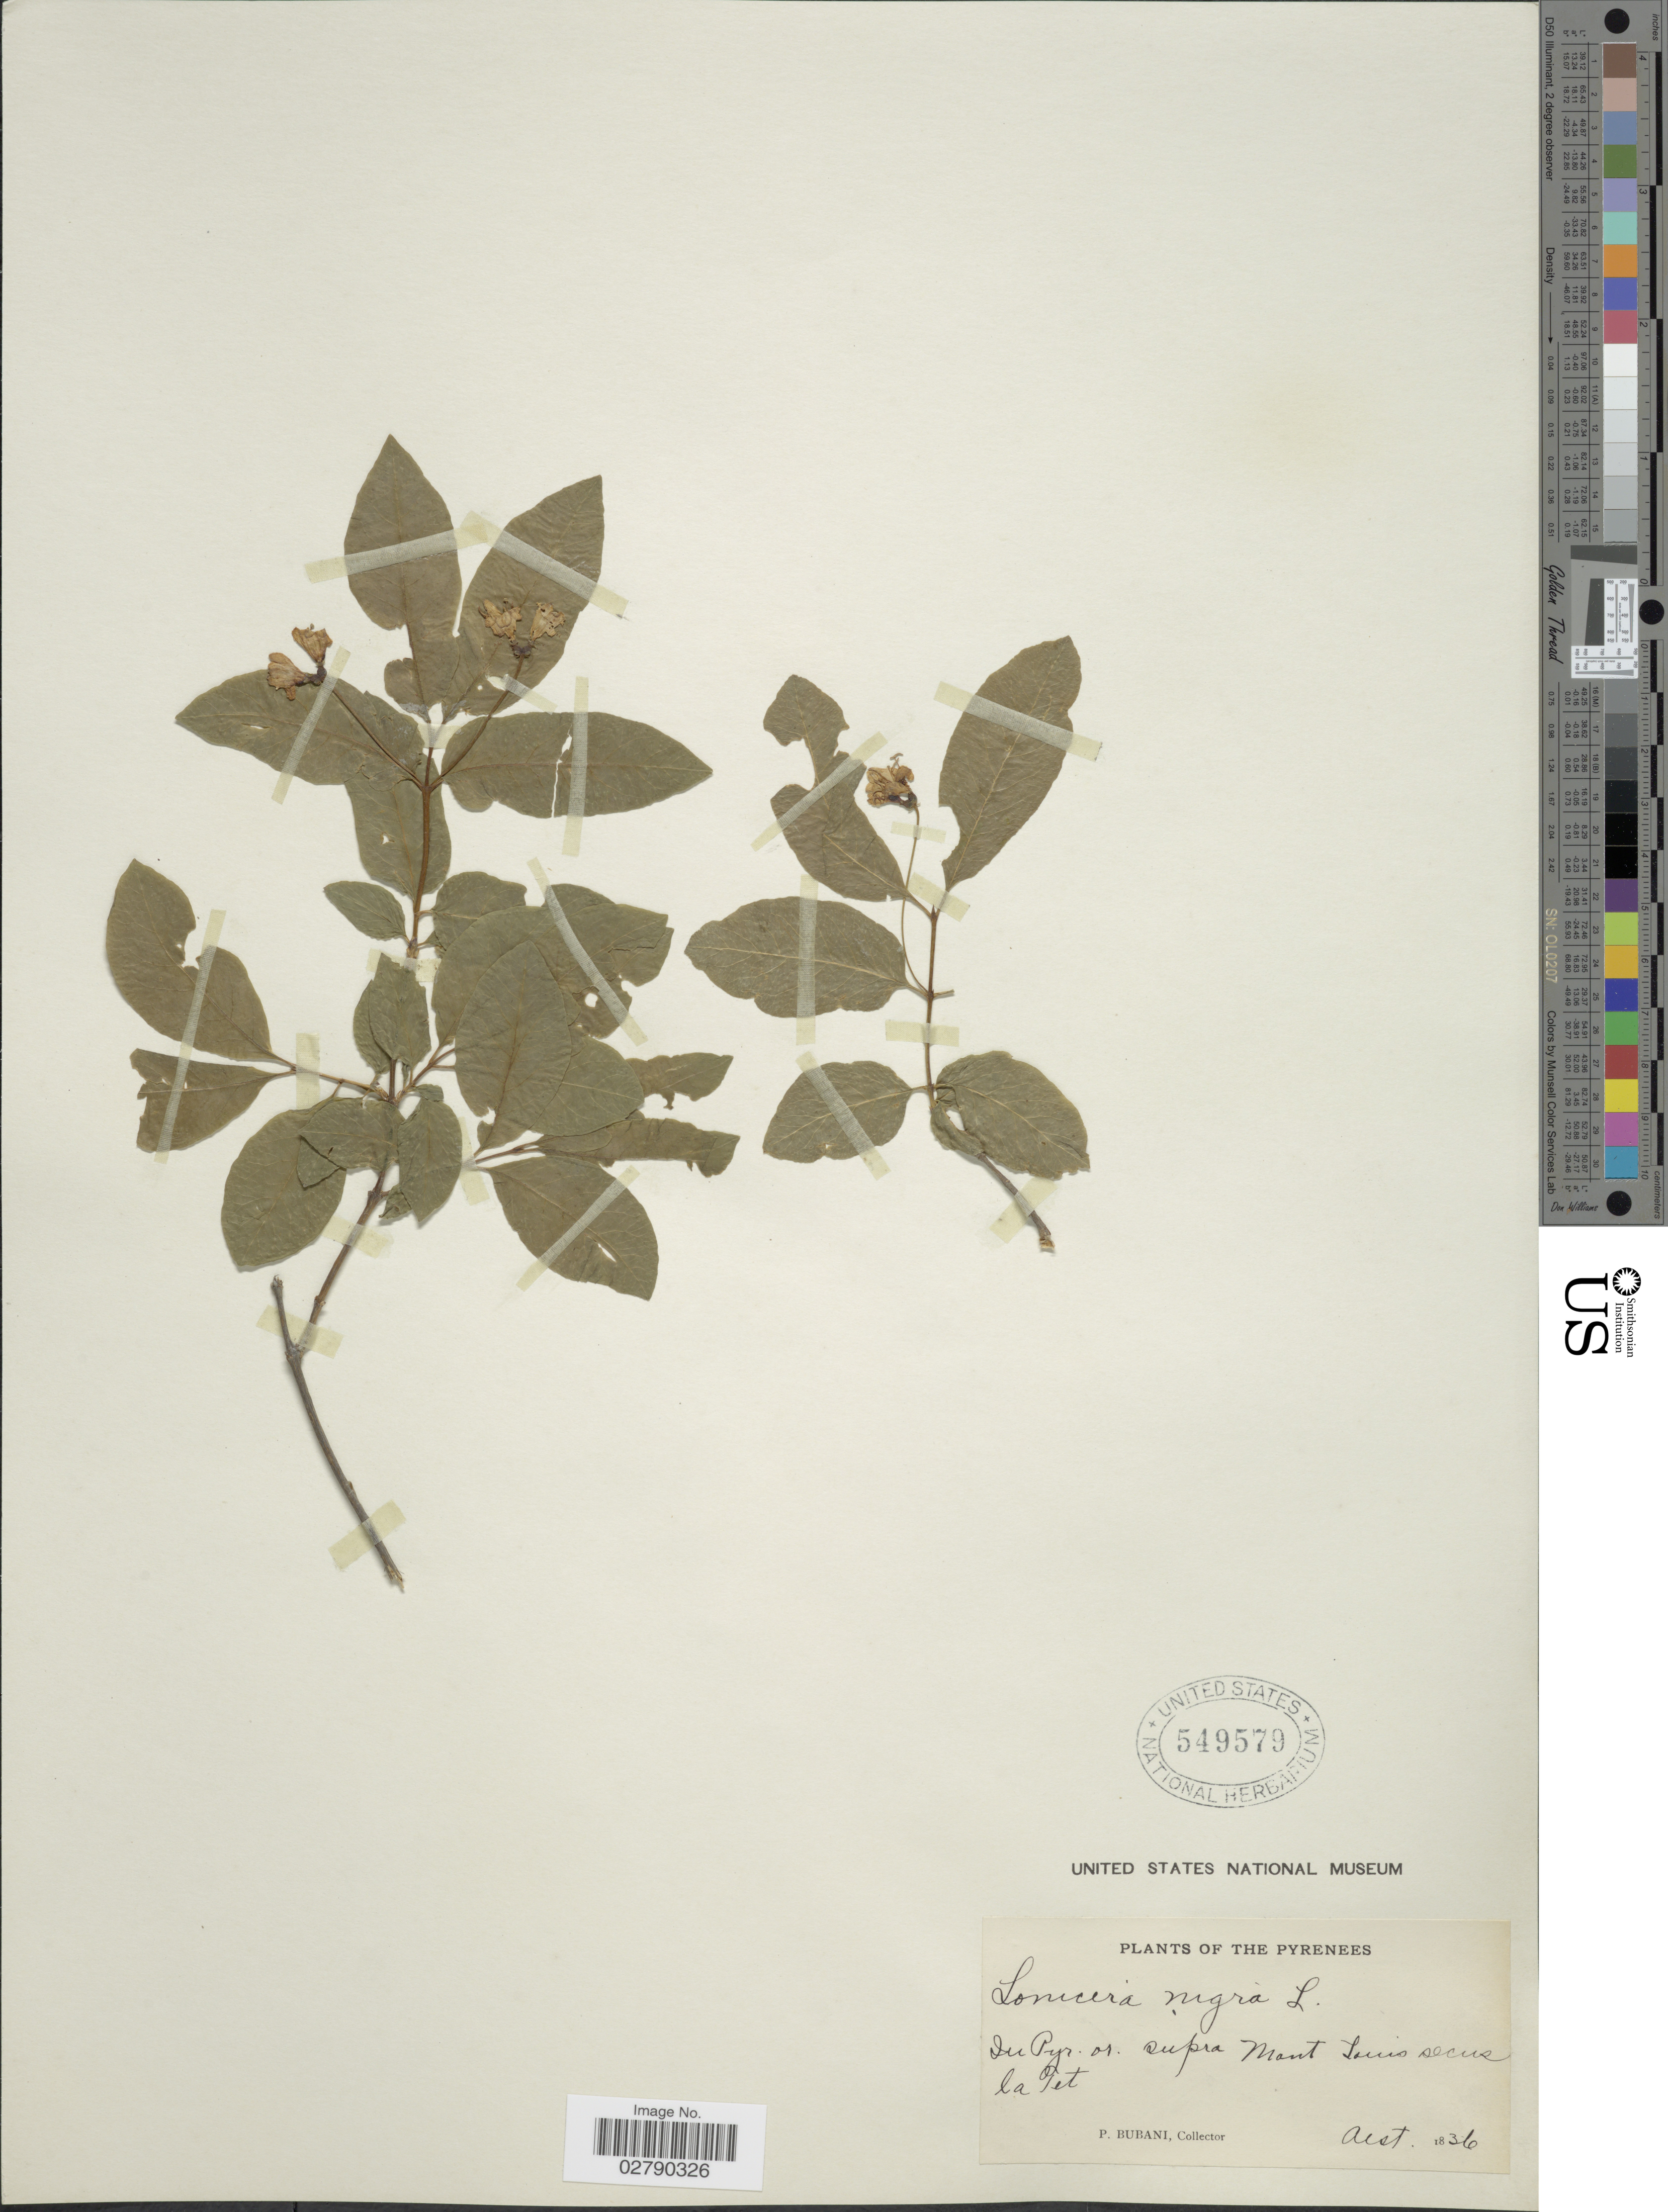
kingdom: Plantae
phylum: Tracheophyta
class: Magnoliopsida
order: Dipsacales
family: Caprifoliaceae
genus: Lonicera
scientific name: Lonicera nigra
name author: L.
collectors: P. Bubani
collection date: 1836-08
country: France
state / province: Occitanie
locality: The Pyrenees. In Pyr. or supra Mon Louis secus la Tet.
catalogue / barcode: US 549579